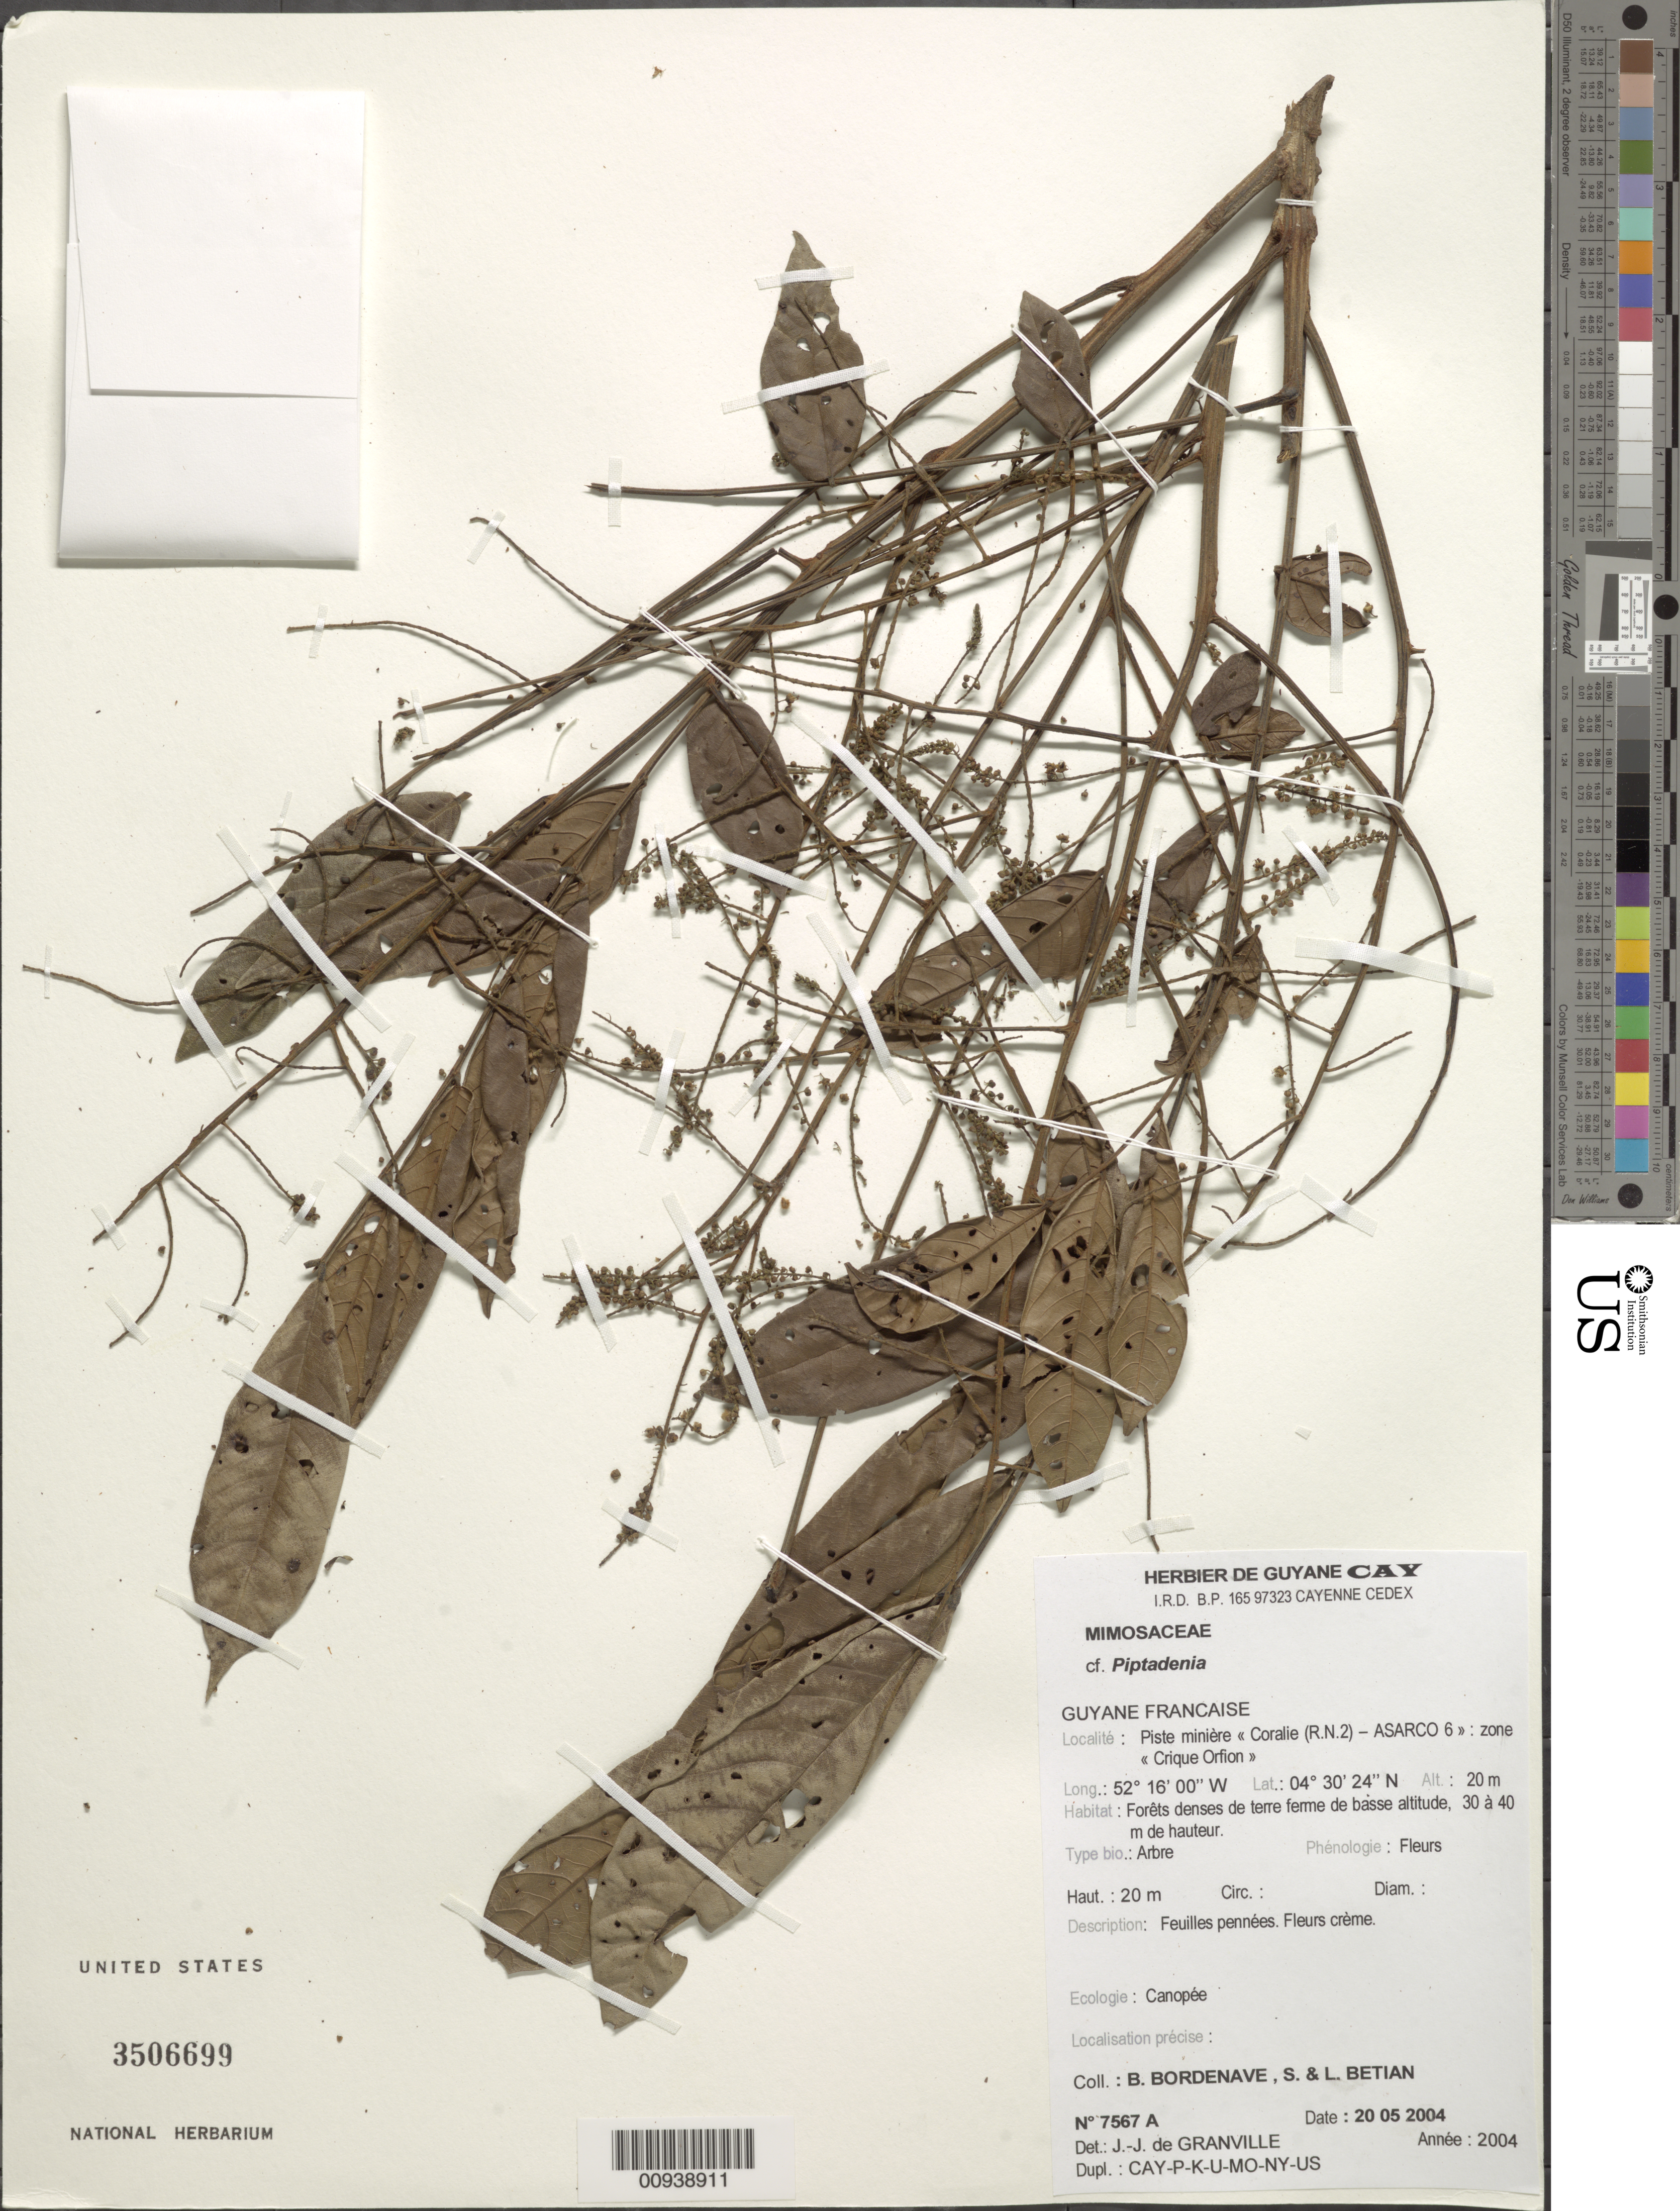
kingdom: Plantae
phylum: Tracheophyta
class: Magnoliopsida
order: Fabales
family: Fabaceae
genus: Anadenanthera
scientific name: Anadenanthera sp.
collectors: B. Bordenave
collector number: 7567 A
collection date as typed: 20-May-04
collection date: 2004-05-20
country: French Guiana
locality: Coralie (R.N.2) à ASARCO 3, Crique Orfion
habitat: Forêts denses de terre ferme de basse altitude, 30-40 m de haut, canopée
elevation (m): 20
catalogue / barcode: US 3506699